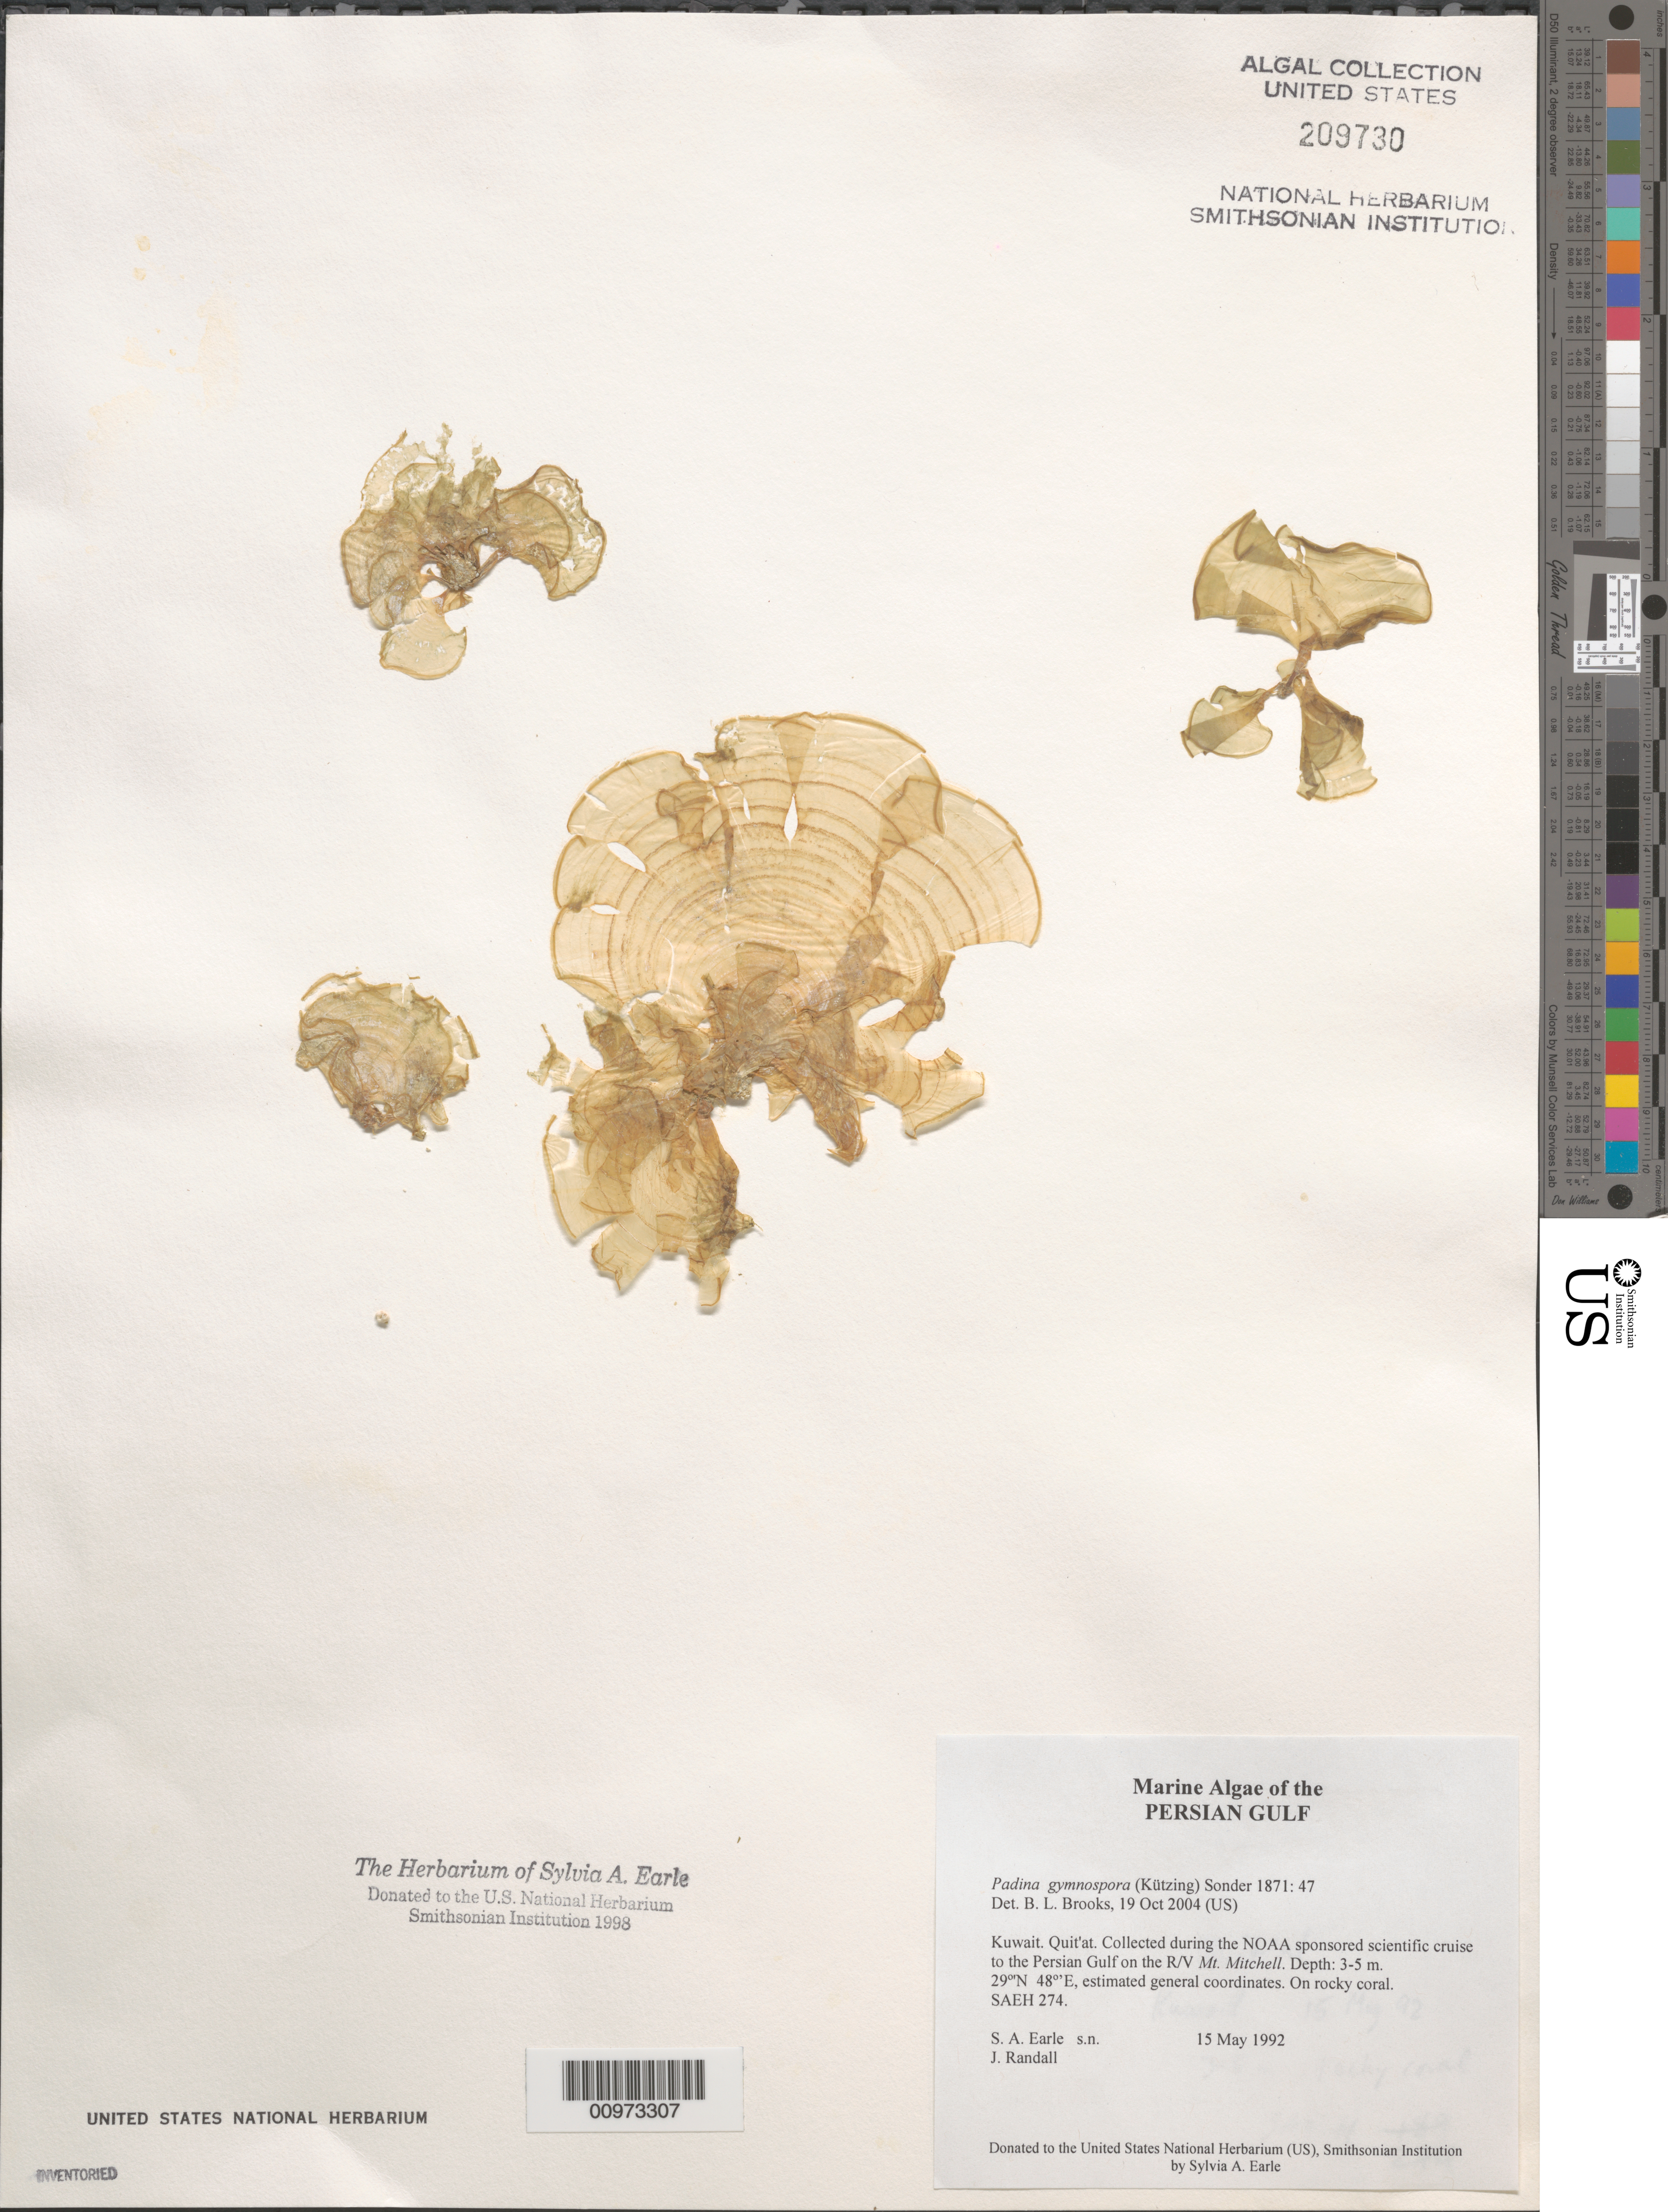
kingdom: Chromista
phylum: Ochrophyta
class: Phaeophyceae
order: Dictyotales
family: Dictyotaceae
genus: Padina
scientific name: Padina gymnospora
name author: (Kütz.) O.G. Sond.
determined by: Brooks, B. L., (BOT), Smithsonian Institution - National Museum of Natural History (UNITED STATES)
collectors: S. A. Earle & J. Randall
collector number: SAEH 274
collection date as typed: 15 May 1992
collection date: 1992-05-15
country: Kuwait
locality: Quit'at,Persian Gulf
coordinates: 29 N, 48 E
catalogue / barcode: US 209730